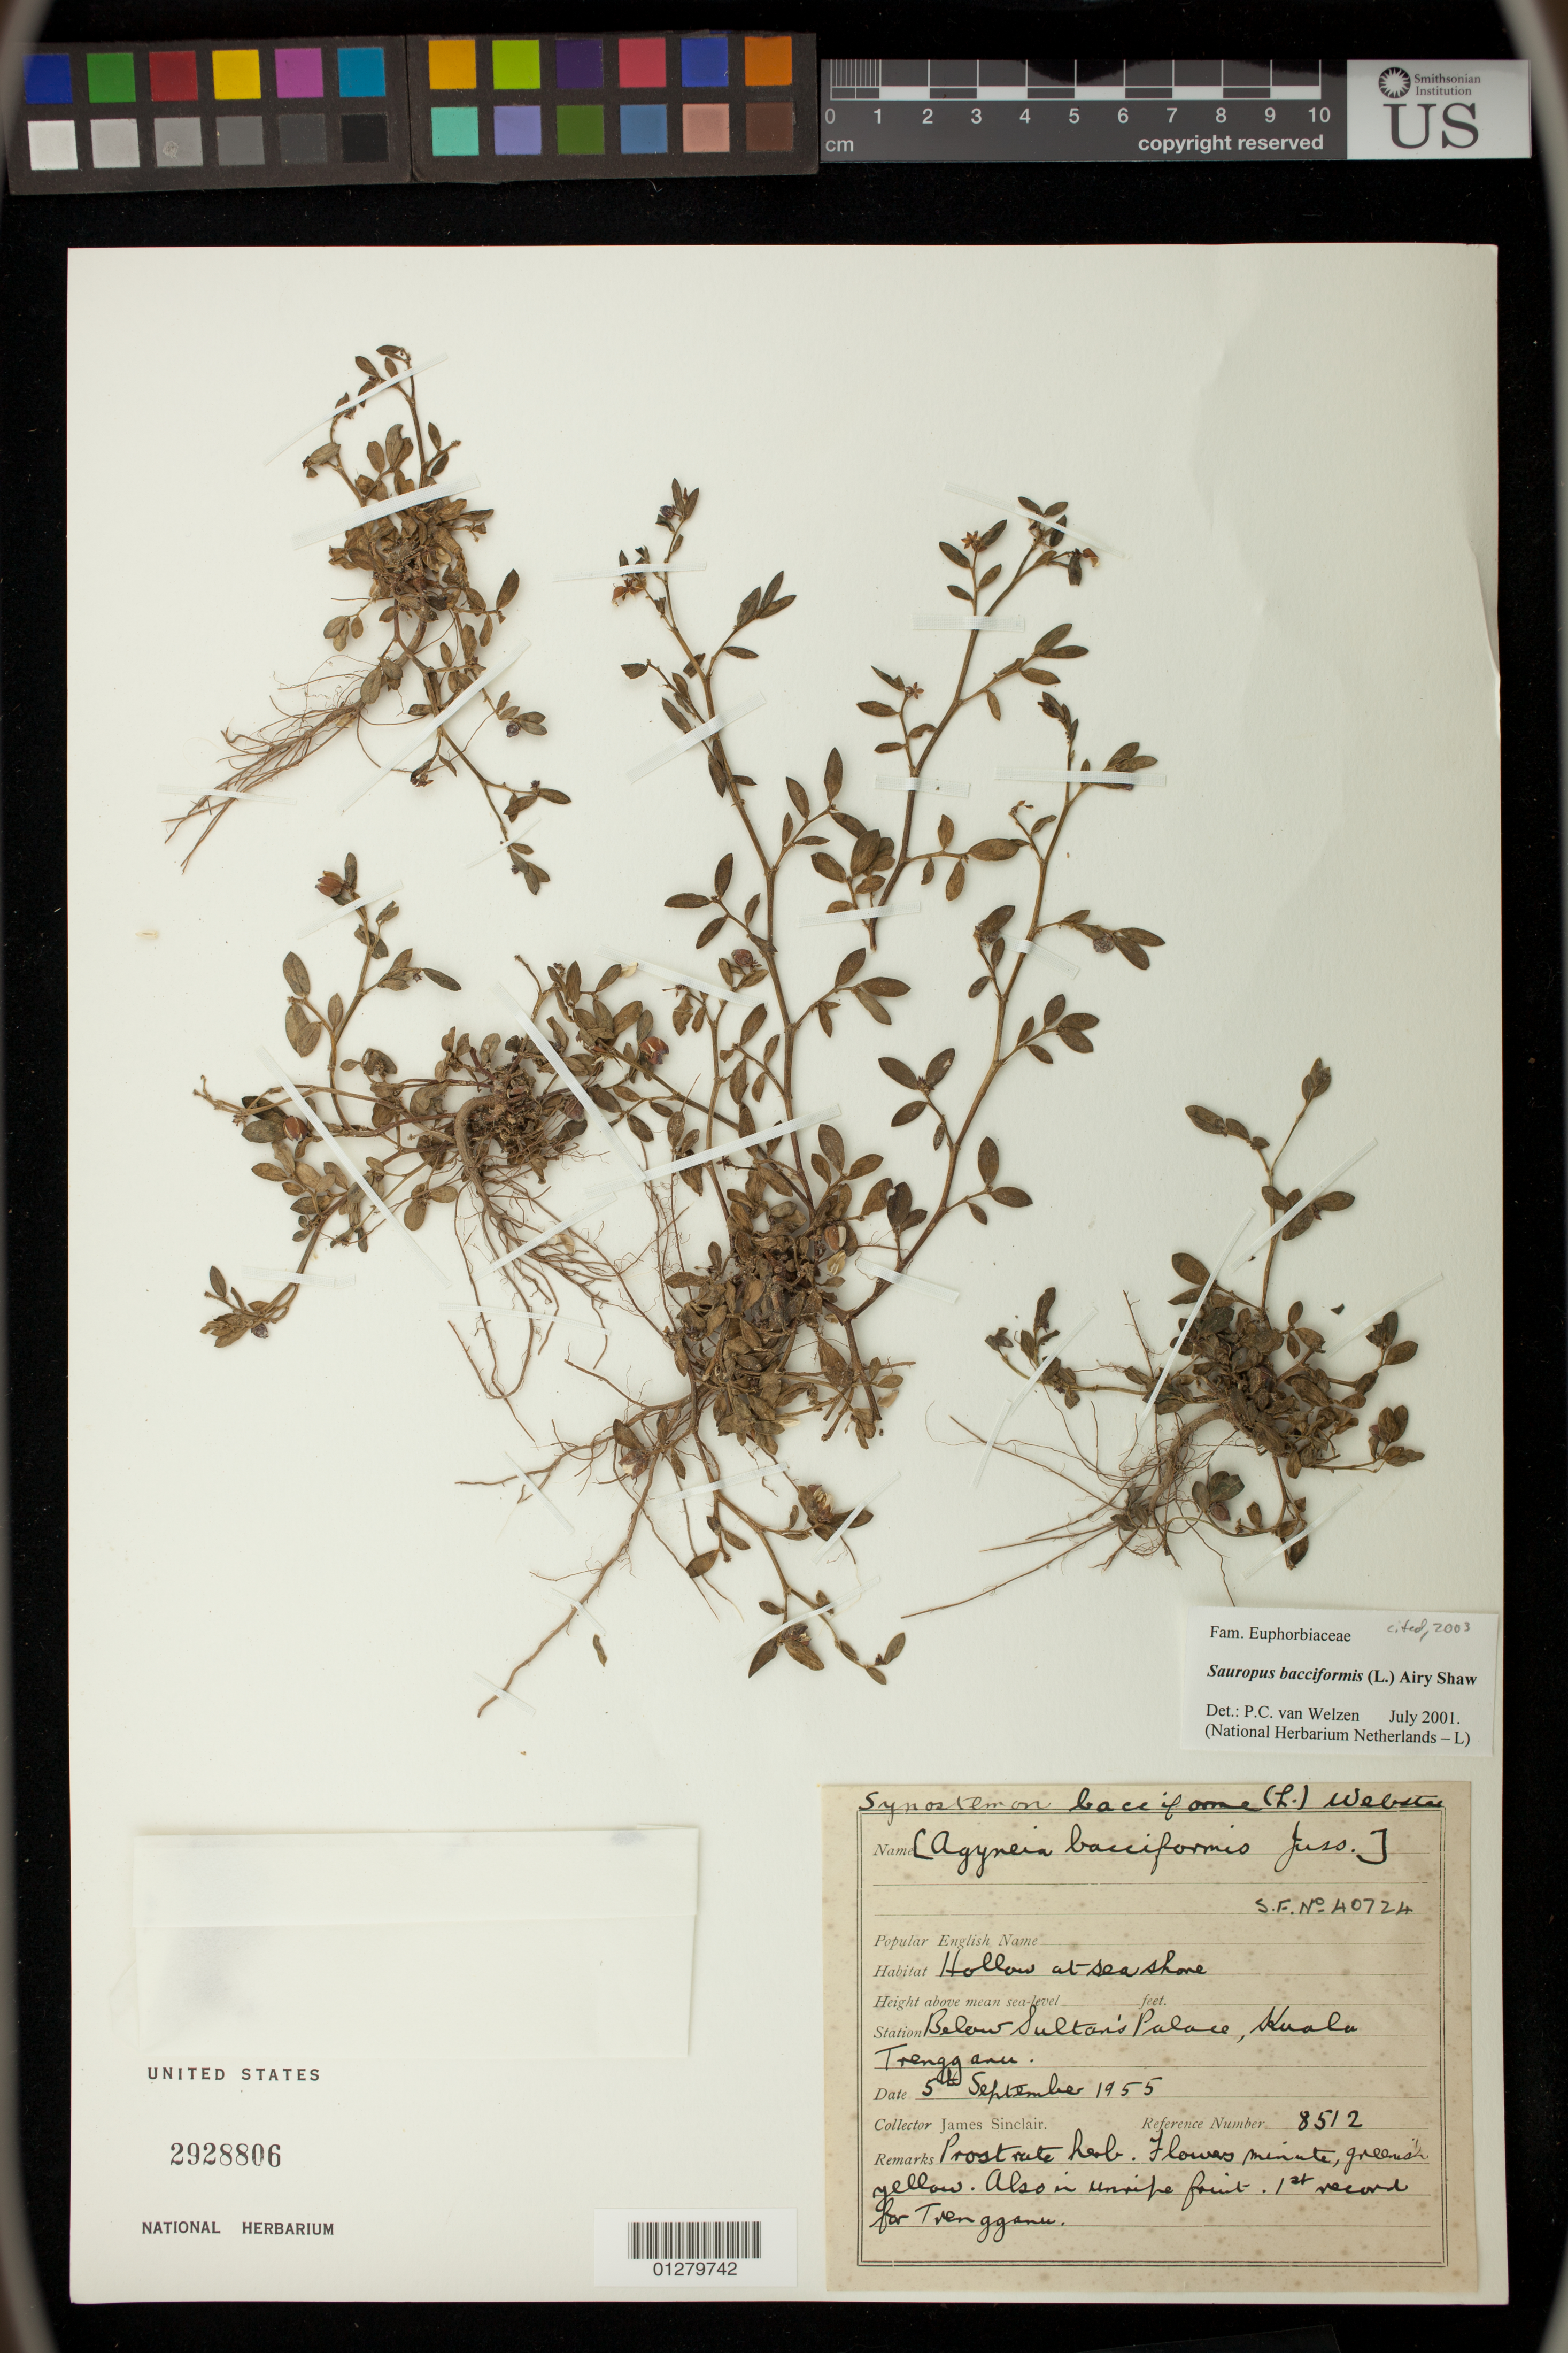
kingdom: Plantae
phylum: Tracheophyta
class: Magnoliopsida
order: Malpighiales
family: Phyllanthaceae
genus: Sauropus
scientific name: Sauropus bacciformis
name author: (L.) Airy Shaw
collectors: J. Sinclair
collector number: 8512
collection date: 1955-09-05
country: Malaysia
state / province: Terengganu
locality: Below Sultan's Palace, Kuala, Trengganu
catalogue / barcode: US 2928806